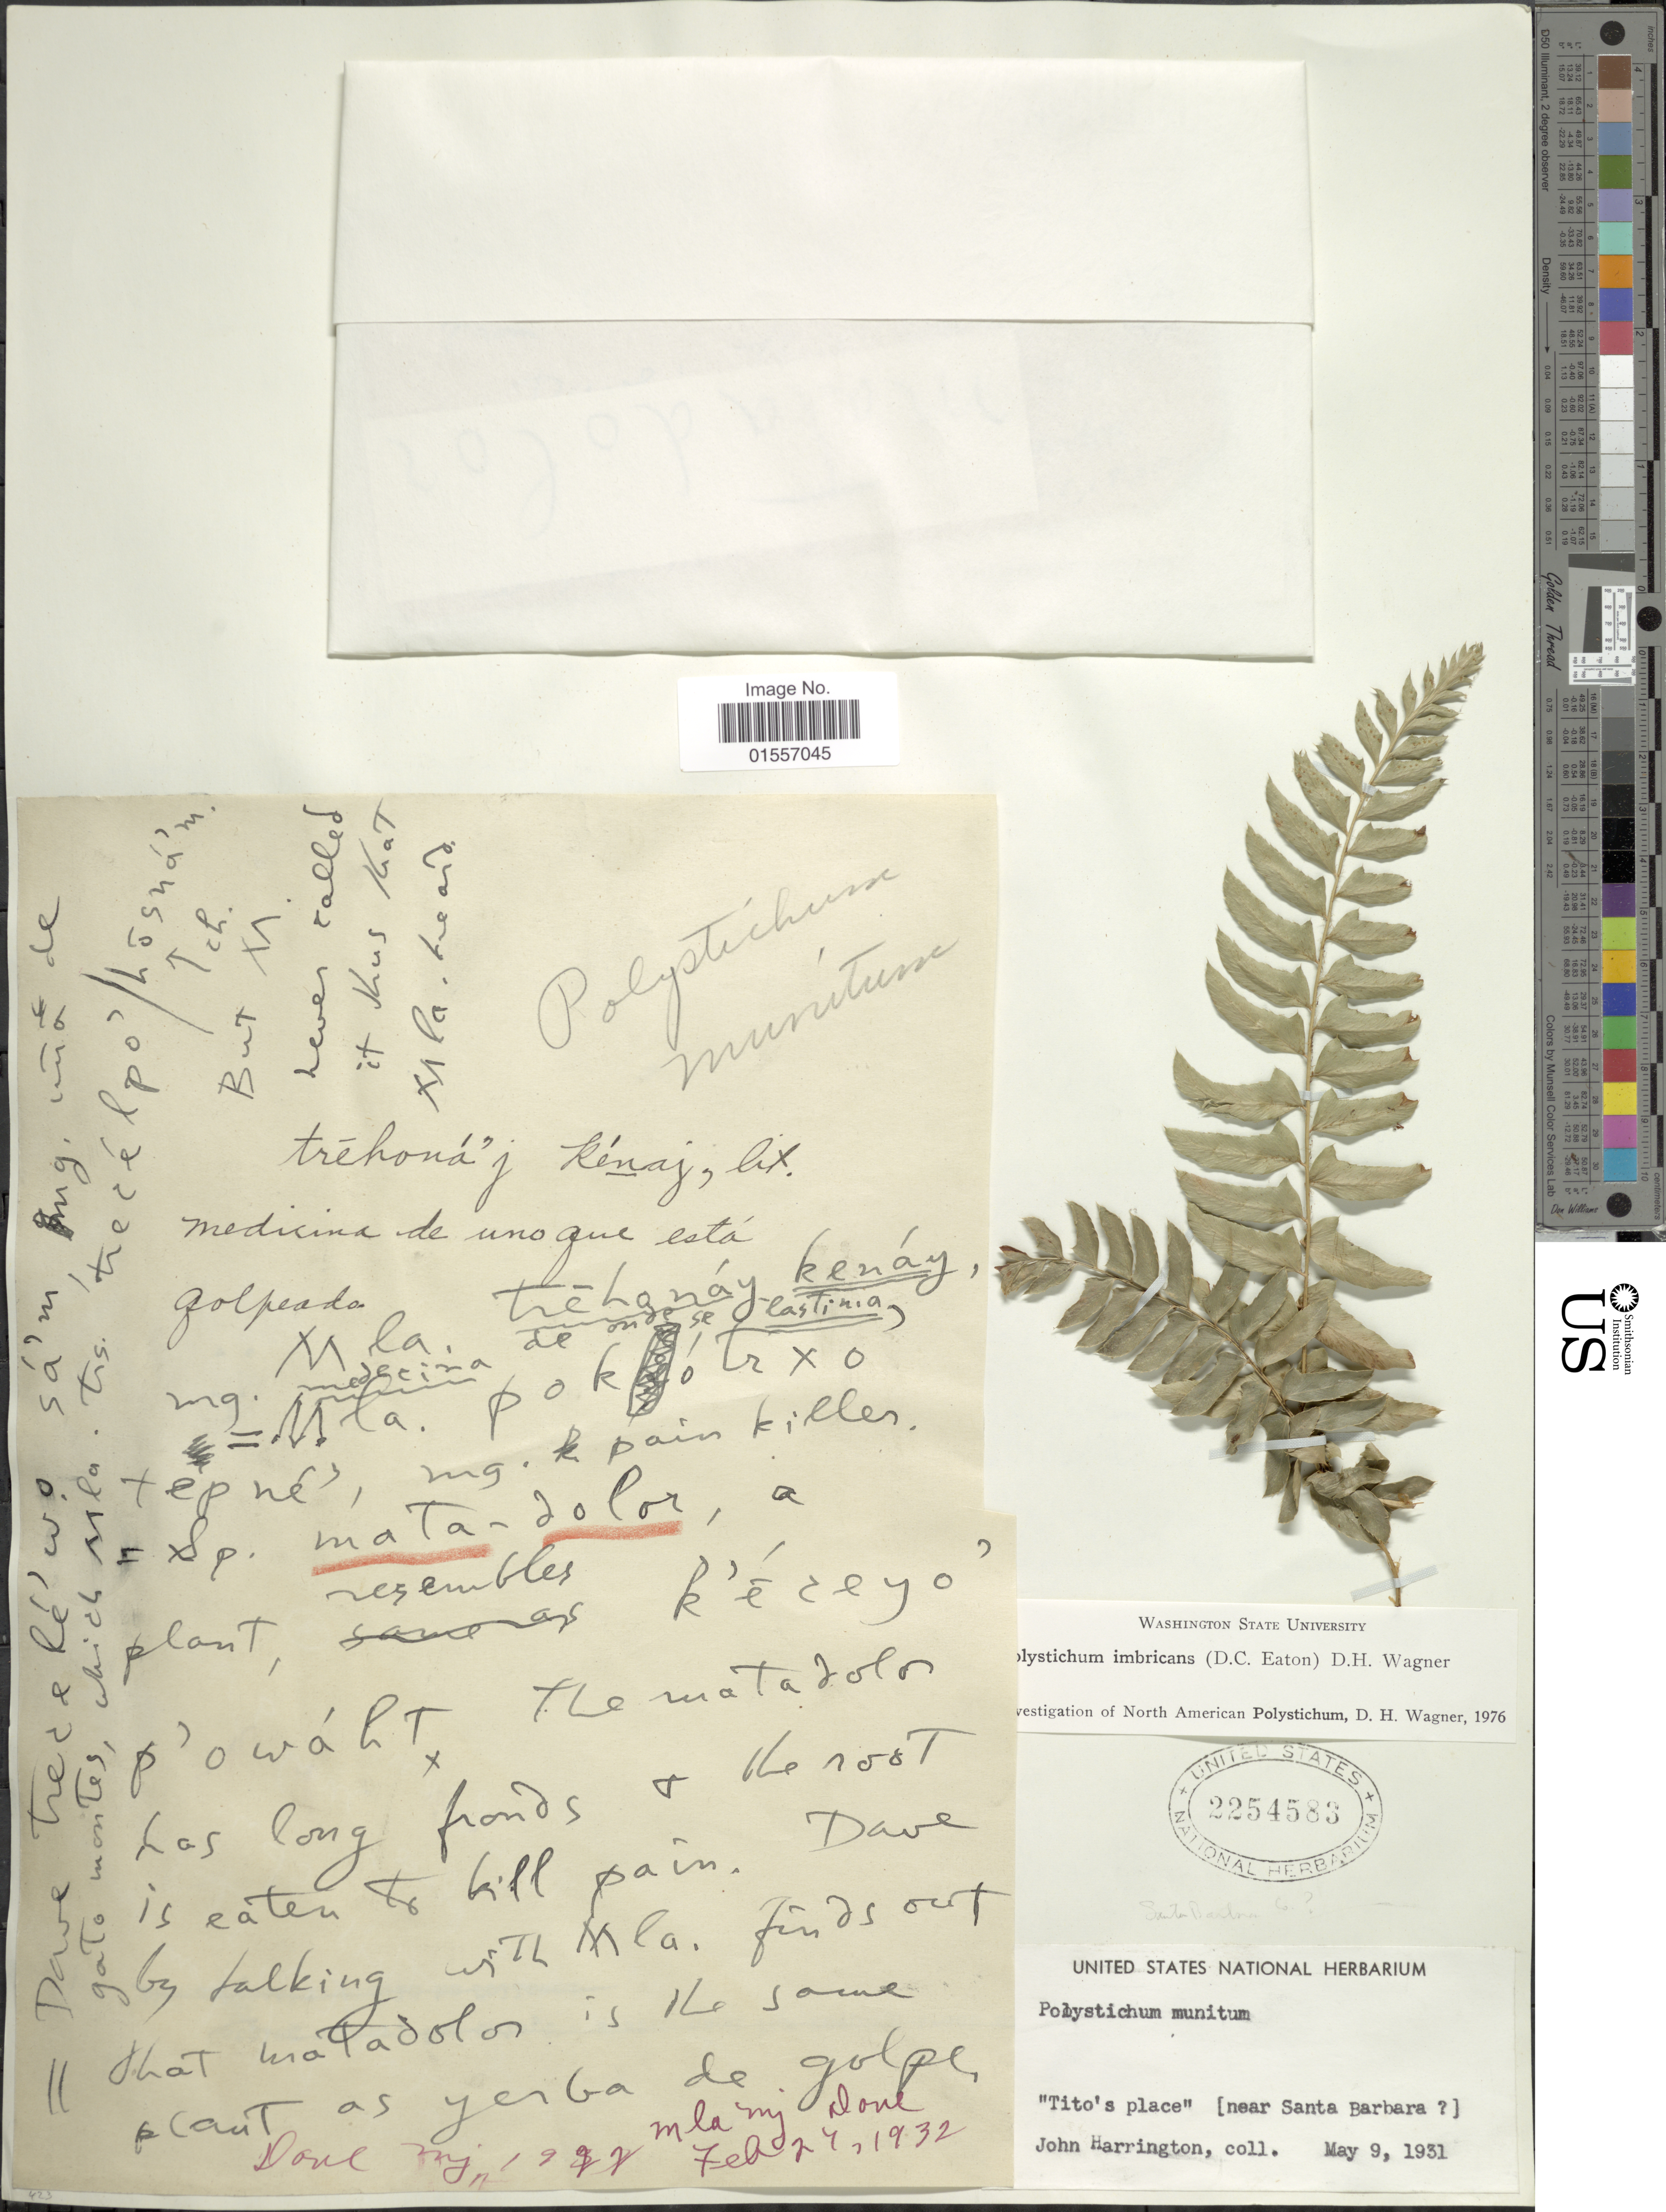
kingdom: Plantae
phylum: Tracheophyta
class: Polypodiopsida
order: Polypodiales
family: Dryopteridaceae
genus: Polystichum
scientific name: Polystichum imbricans subsp. imbricans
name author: (D.C. Eaton) D.H. Wagner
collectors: J. Harrington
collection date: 1931-05-09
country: United States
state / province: California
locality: Tito's Place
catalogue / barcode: US 2254583